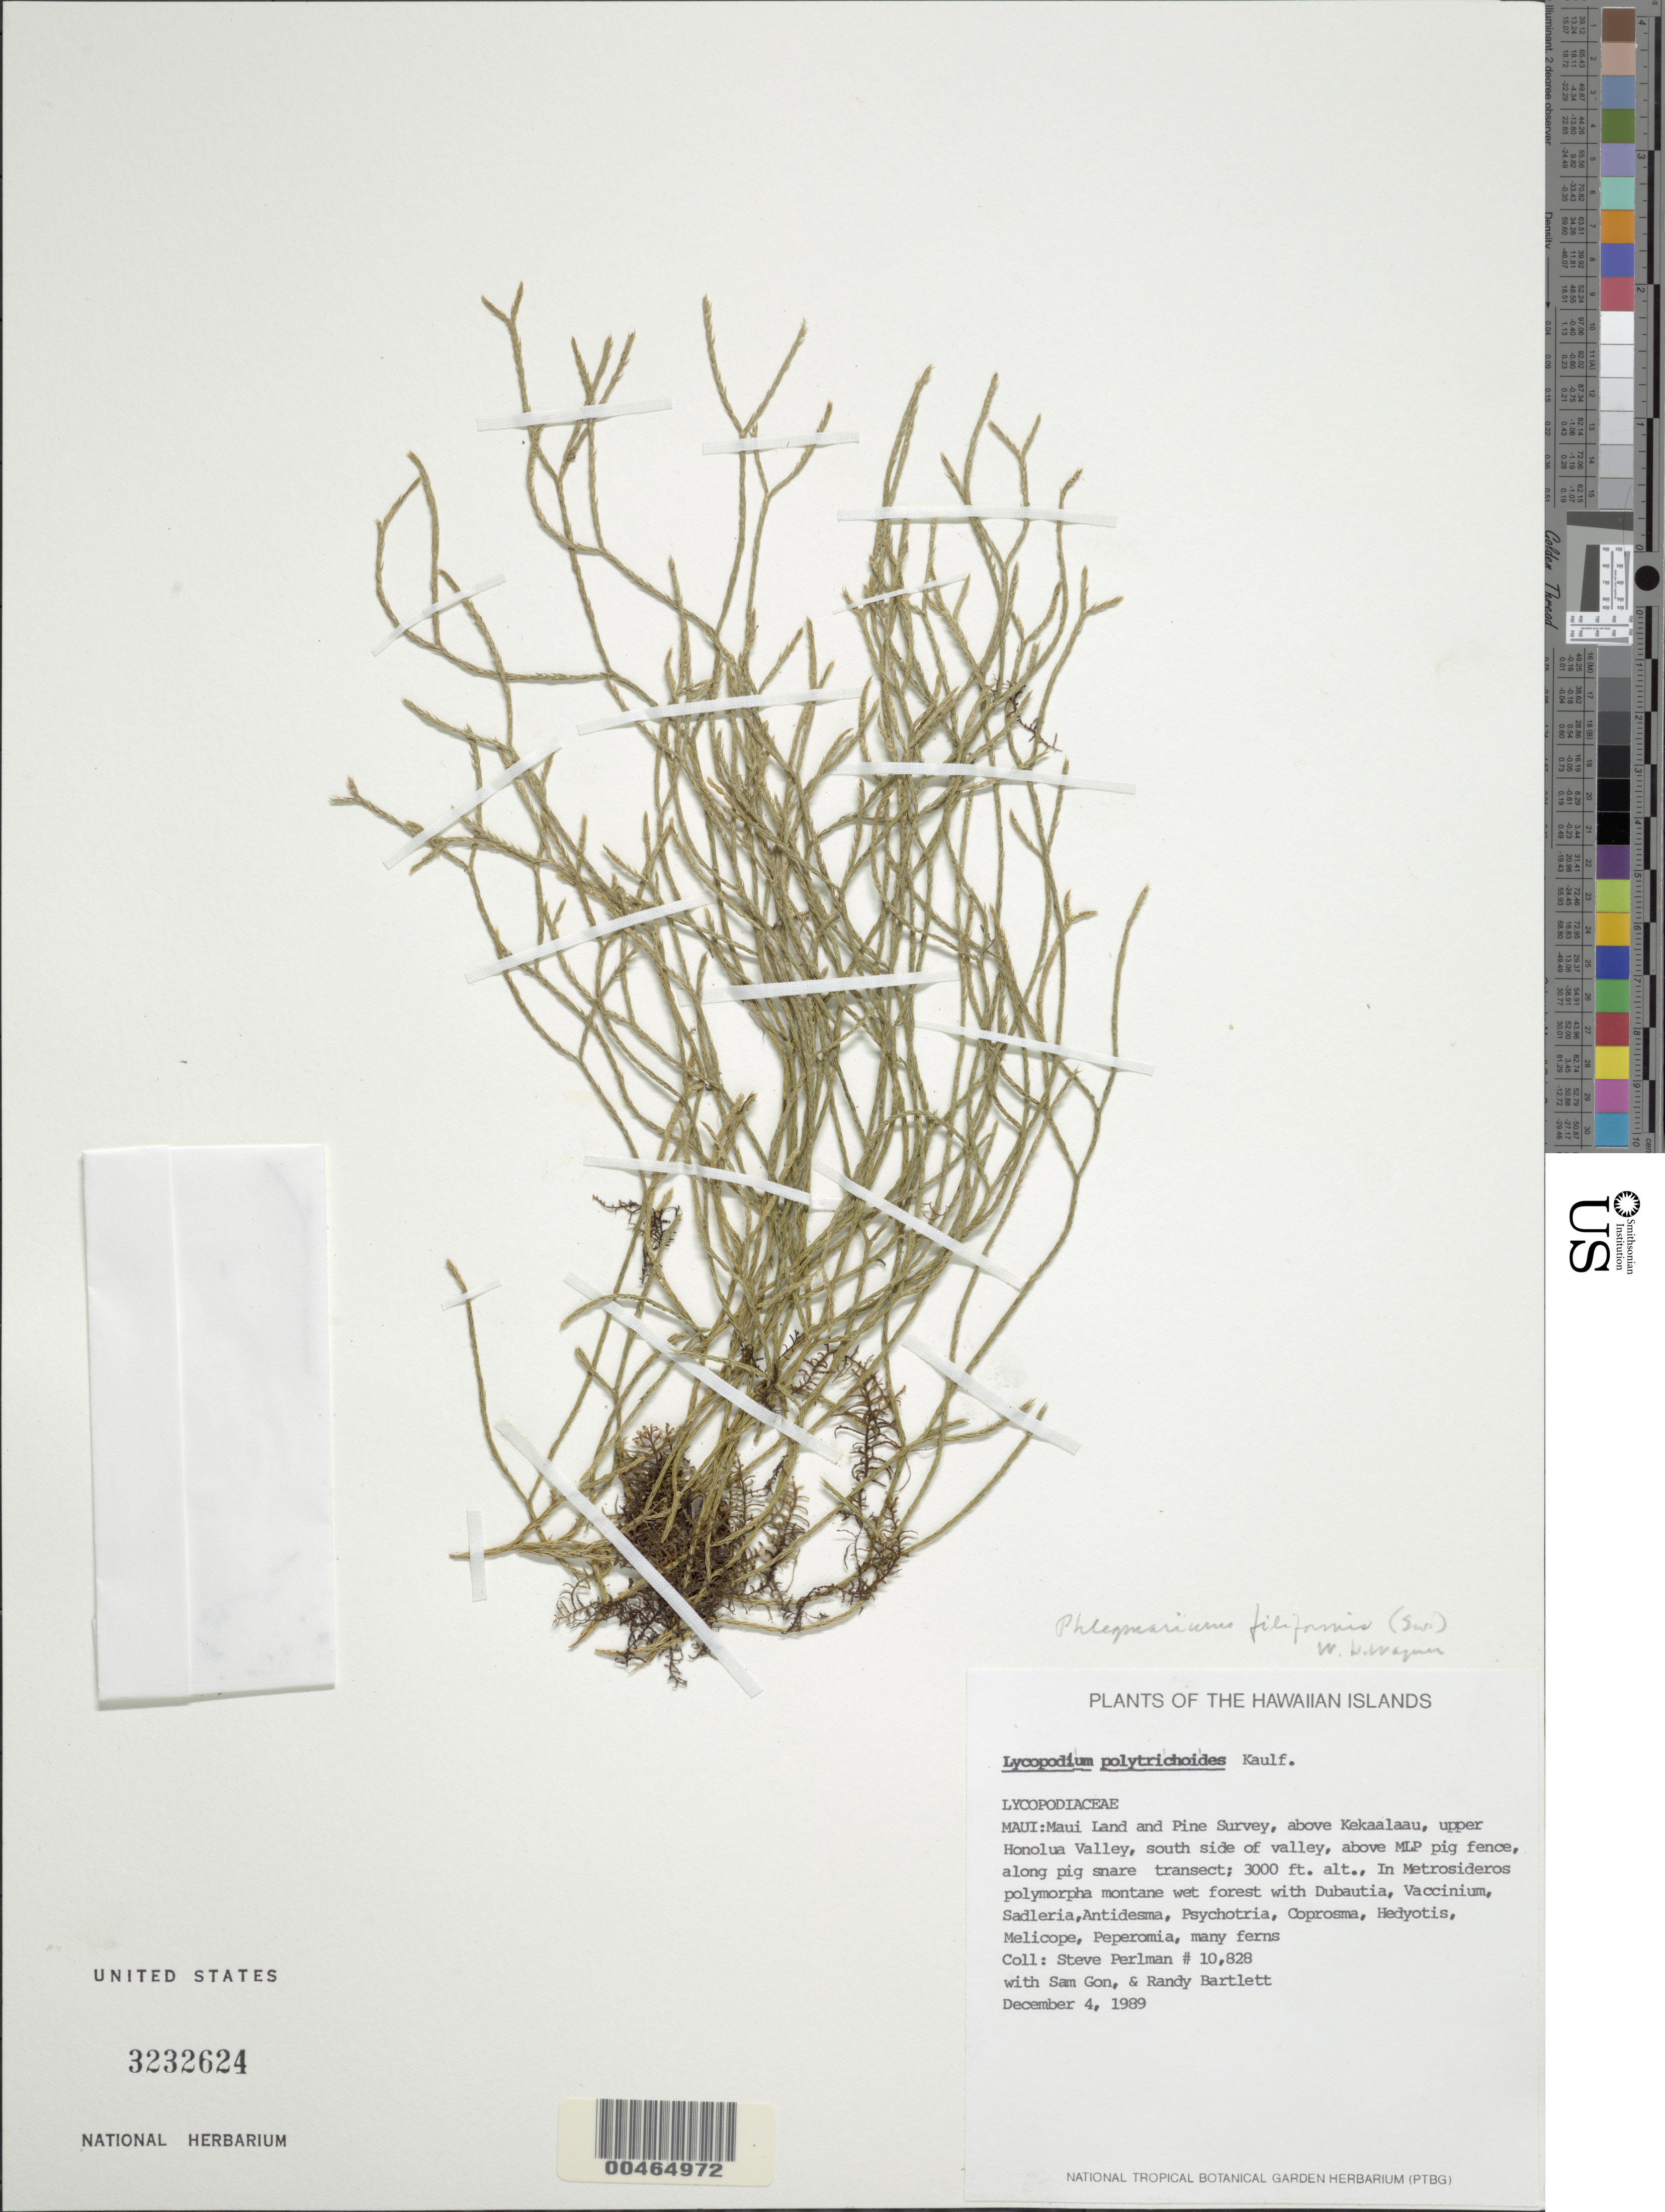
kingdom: Plantae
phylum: Tracheophyta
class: Lycopodiopsida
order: Lycopodiales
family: Lycopodiaceae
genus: Phlegmariurus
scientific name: Phlegmariurus filiformis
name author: (Sw.) W.H. Wagner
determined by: Field, A. R.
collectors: S. P. Perlman, S. Gon & R. Bartlett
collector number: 10828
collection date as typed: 4 Dec 1989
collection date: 1989-12-04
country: United States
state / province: Hawaii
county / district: Maui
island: Maui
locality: Maui Land and Pine Survey, above Kekaalaau, upper Honolua Valley, Maui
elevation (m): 914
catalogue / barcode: US 3232624